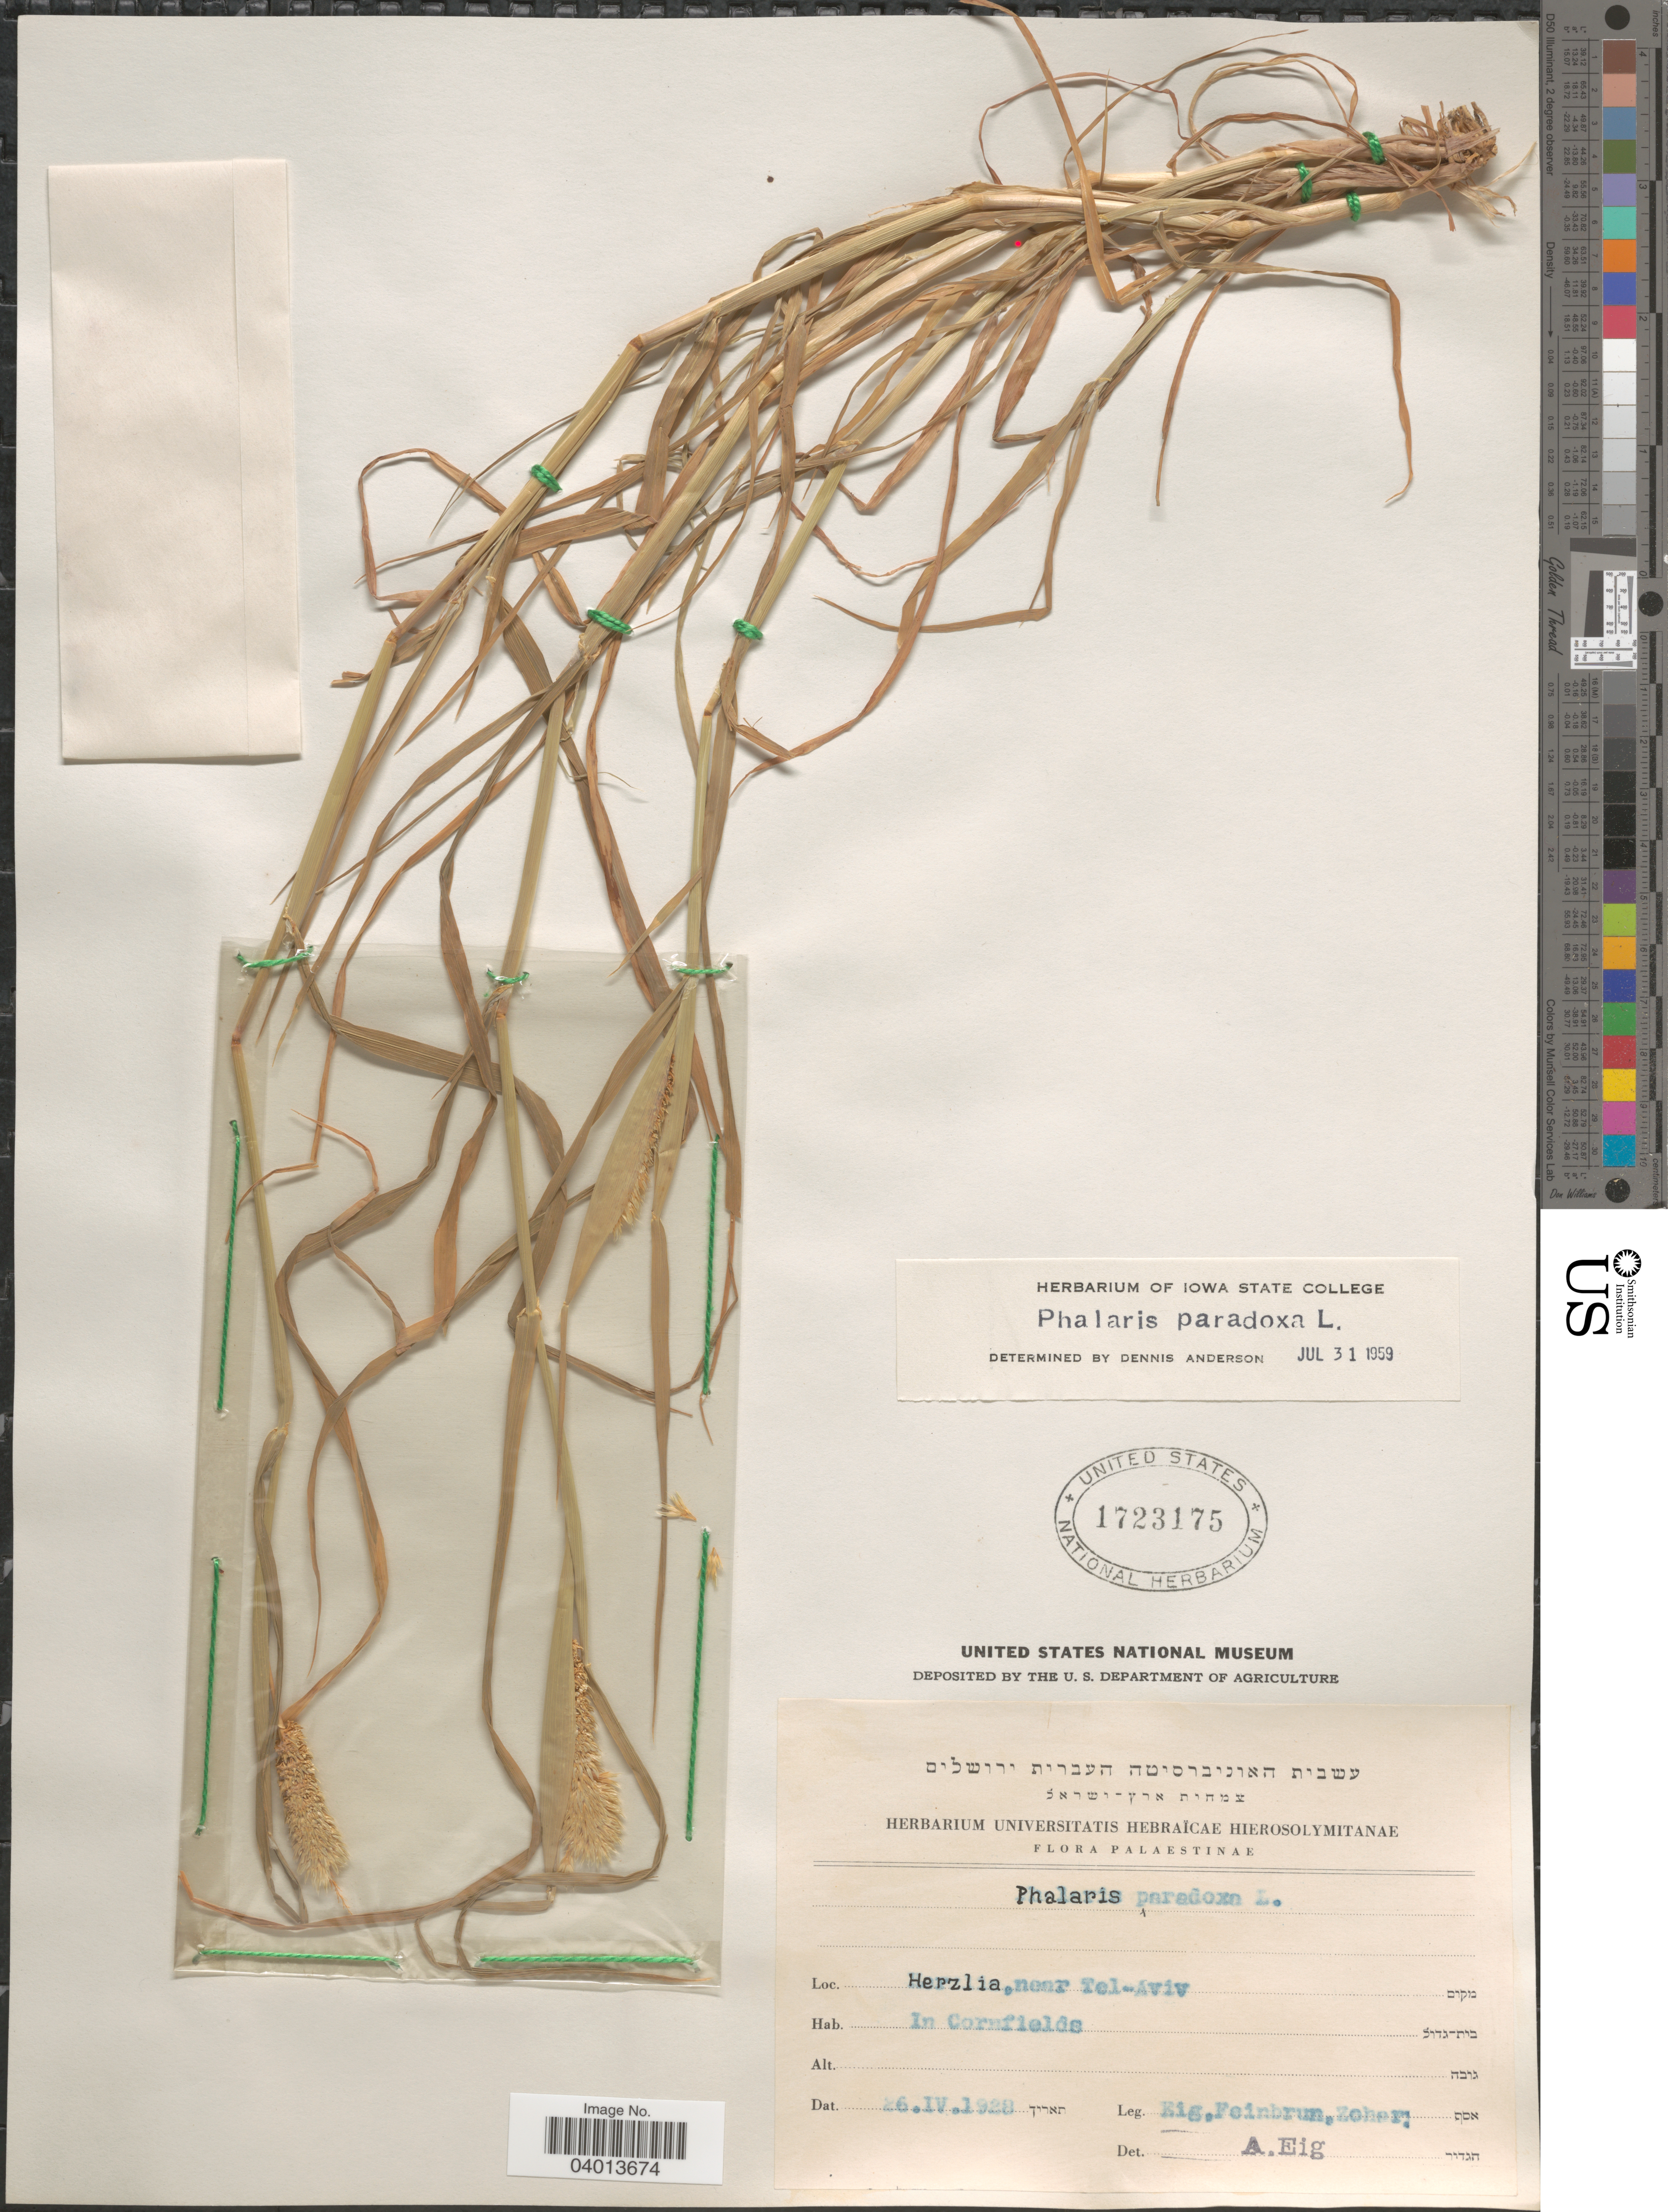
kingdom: Plantae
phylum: Tracheophyta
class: Liliopsida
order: Poales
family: Poaceae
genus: Phalaris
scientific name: Phalaris paradoxa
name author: L.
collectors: Kig, Feinbrun & Zoher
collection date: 1928-04-26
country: Israel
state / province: Tel Aviv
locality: Palaestinae. Herzlia,near Tel-Aviv.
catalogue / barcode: US 1723175